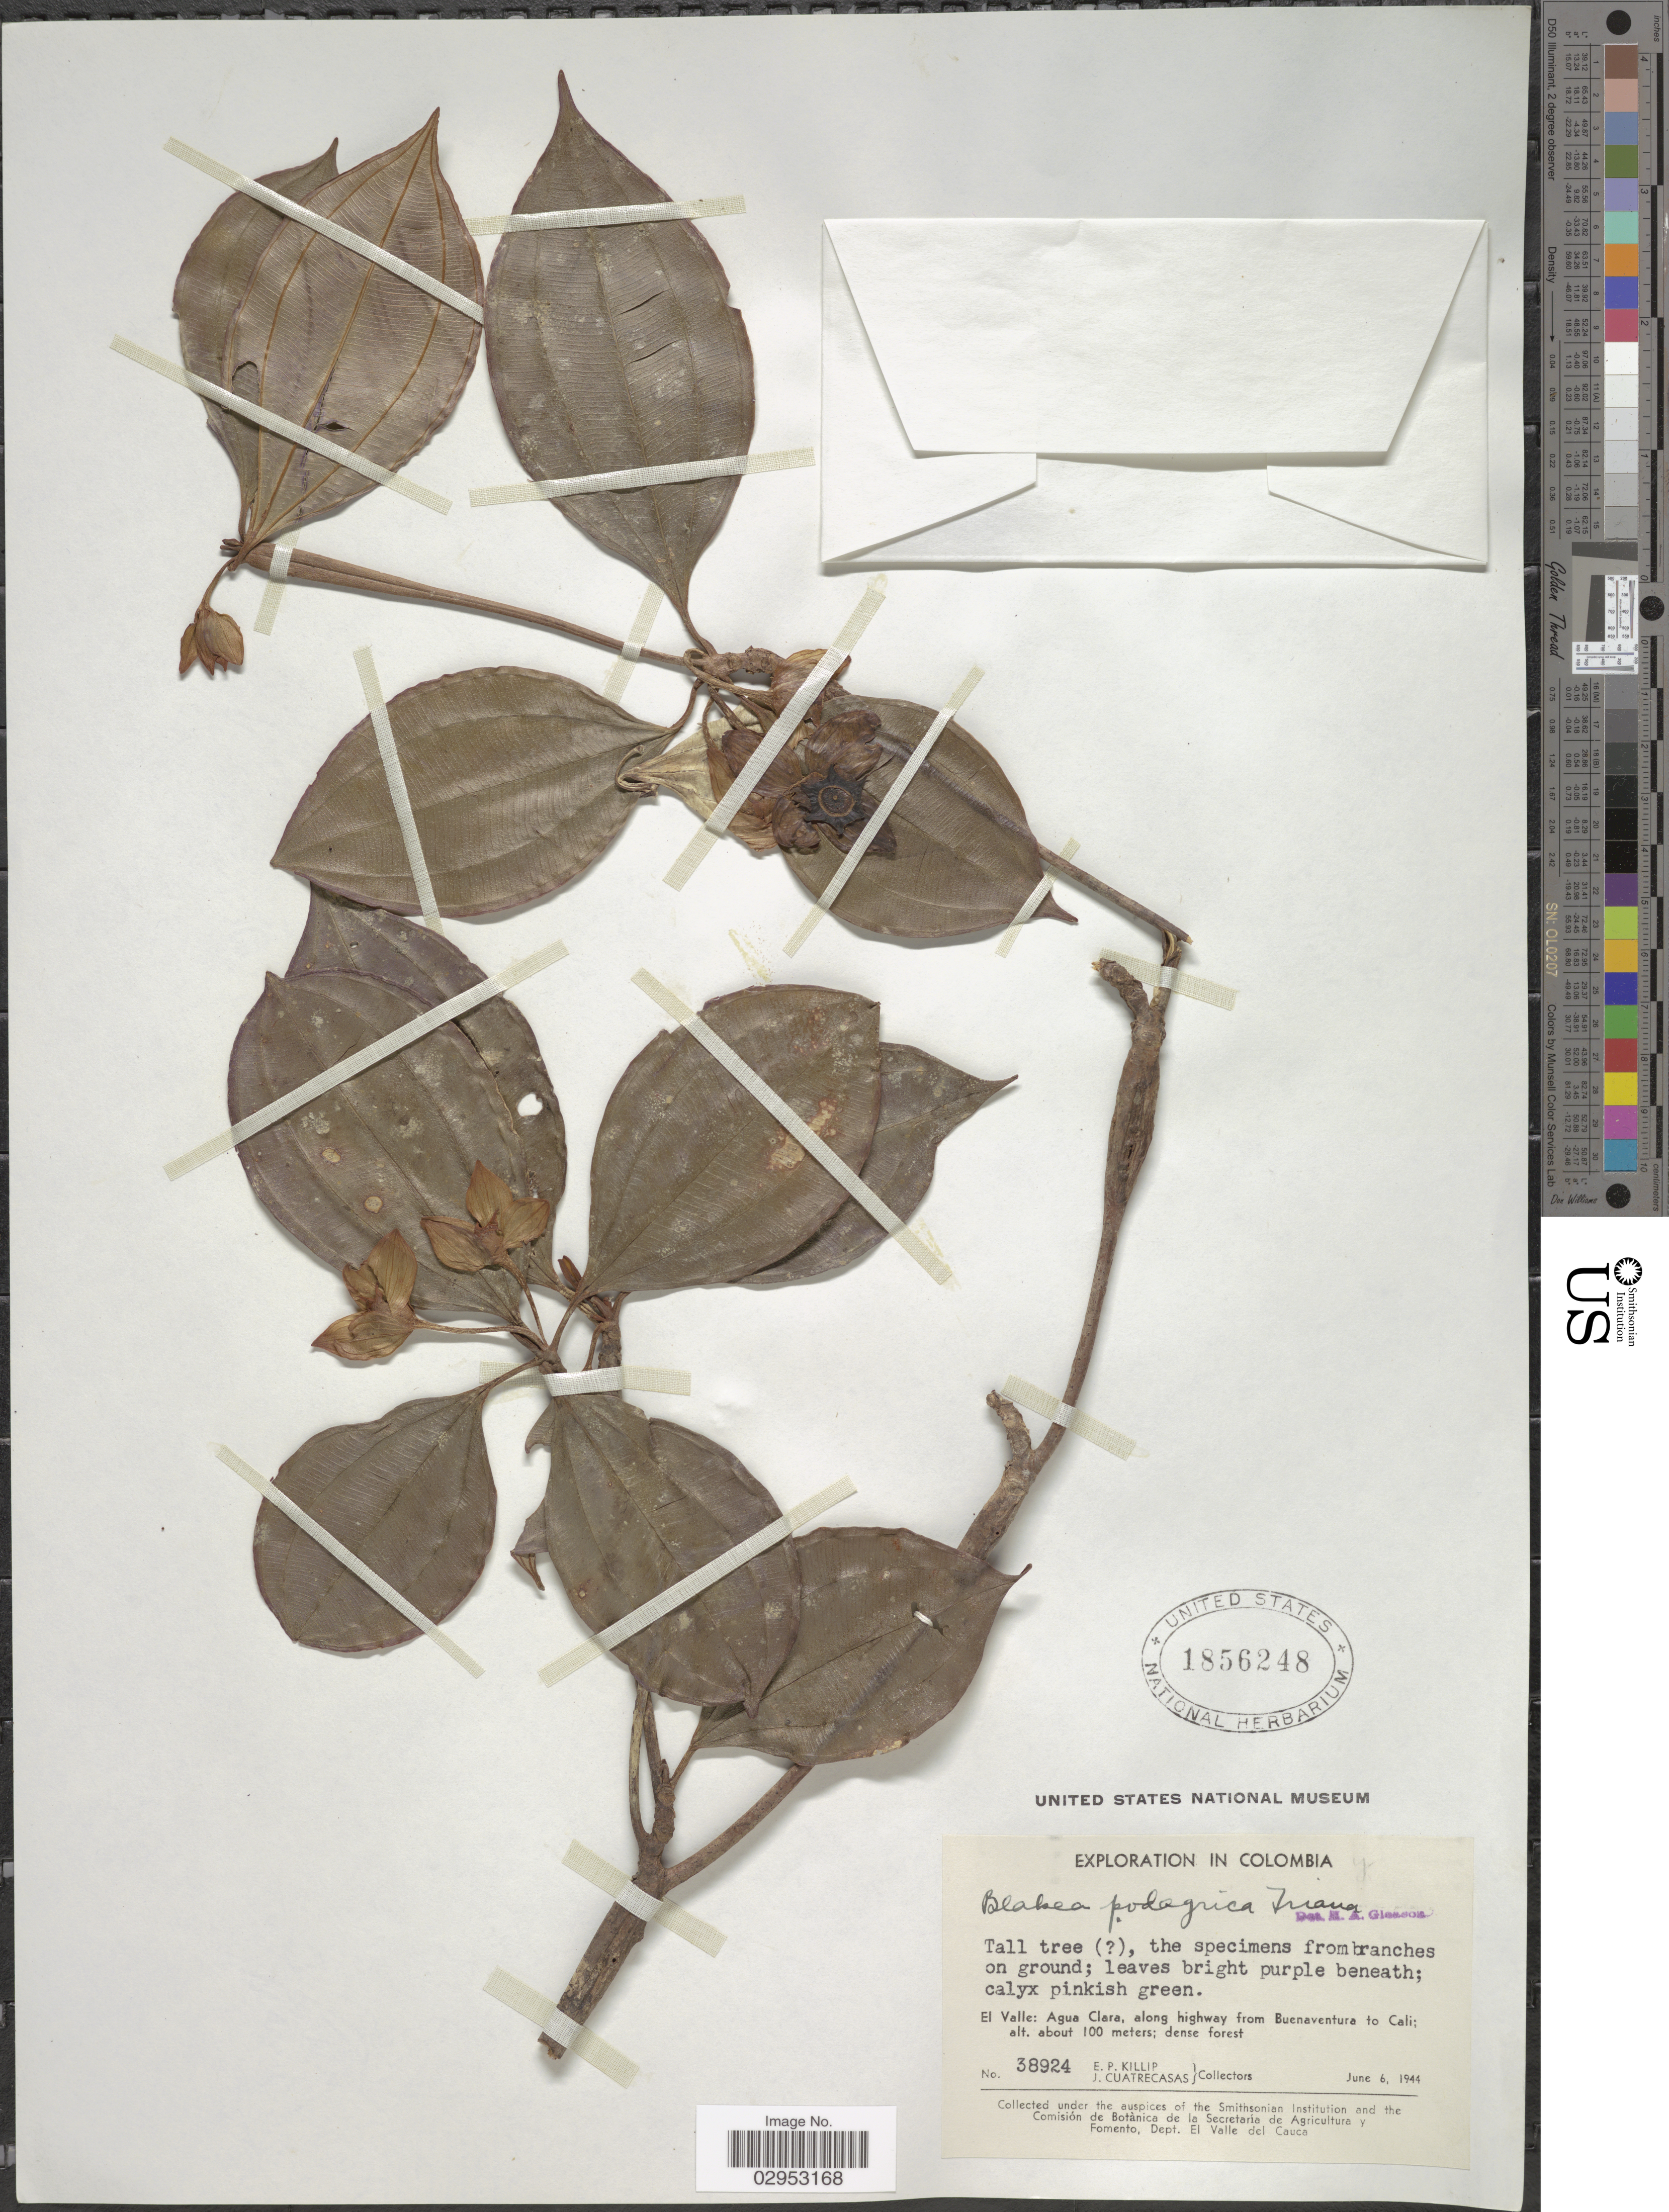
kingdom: Plantae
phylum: Tracheophyta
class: Magnoliopsida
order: Myrtales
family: Melastomataceae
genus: Blakea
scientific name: Blakea podagrica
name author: Triana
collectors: E. P. Killip & J. Cuatrecasas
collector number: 38924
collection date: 1944-06-06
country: Colombia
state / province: Valle del Cauca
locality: El Valle: Agua Clara, along highway from Buenaventura to Cali.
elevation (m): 100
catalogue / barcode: US 1856248